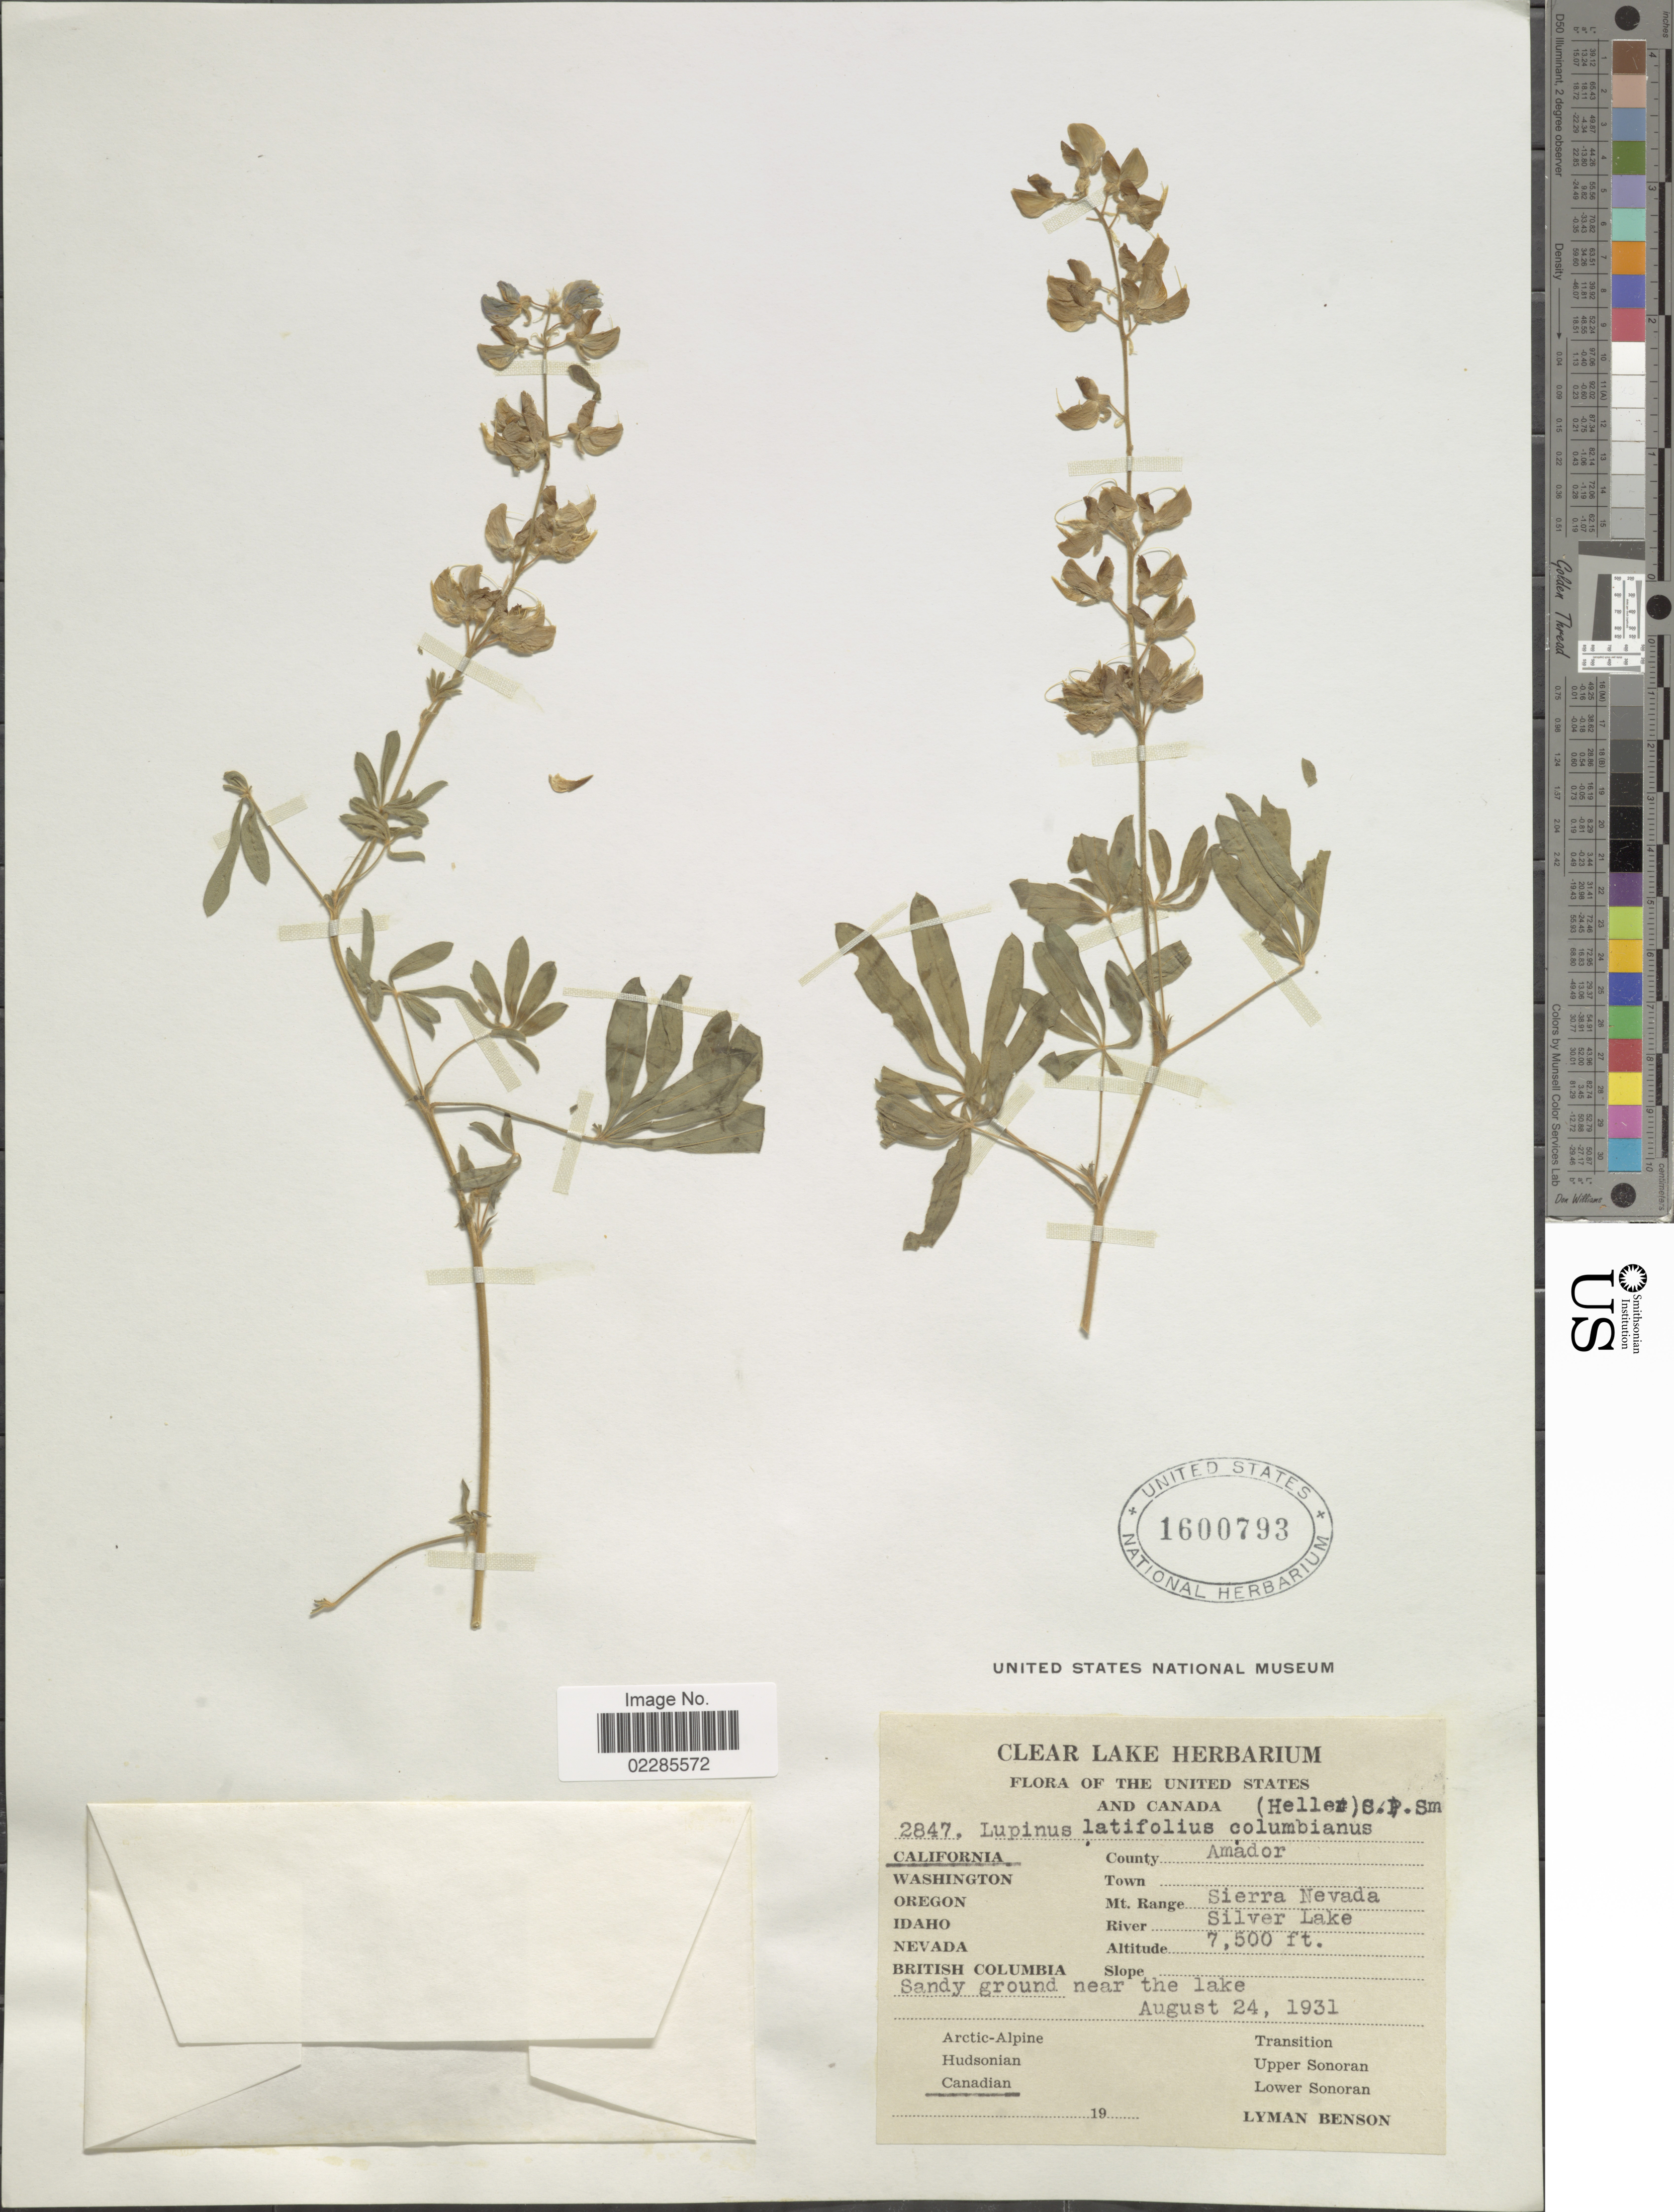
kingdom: Plantae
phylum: Tracheophyta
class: Magnoliopsida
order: Fabales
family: Fabaceae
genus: Lupinus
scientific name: Lupinus latifolius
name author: Lindl. ex J. Agardh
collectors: L. D. Benson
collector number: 2847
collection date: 1931-08-24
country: United States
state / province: California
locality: The United States and Canada, Amador, Mt Range Sierra Nevada, River Silver Lake, Sandy ground near the lake, Canadian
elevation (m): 2286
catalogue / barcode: US 1600793